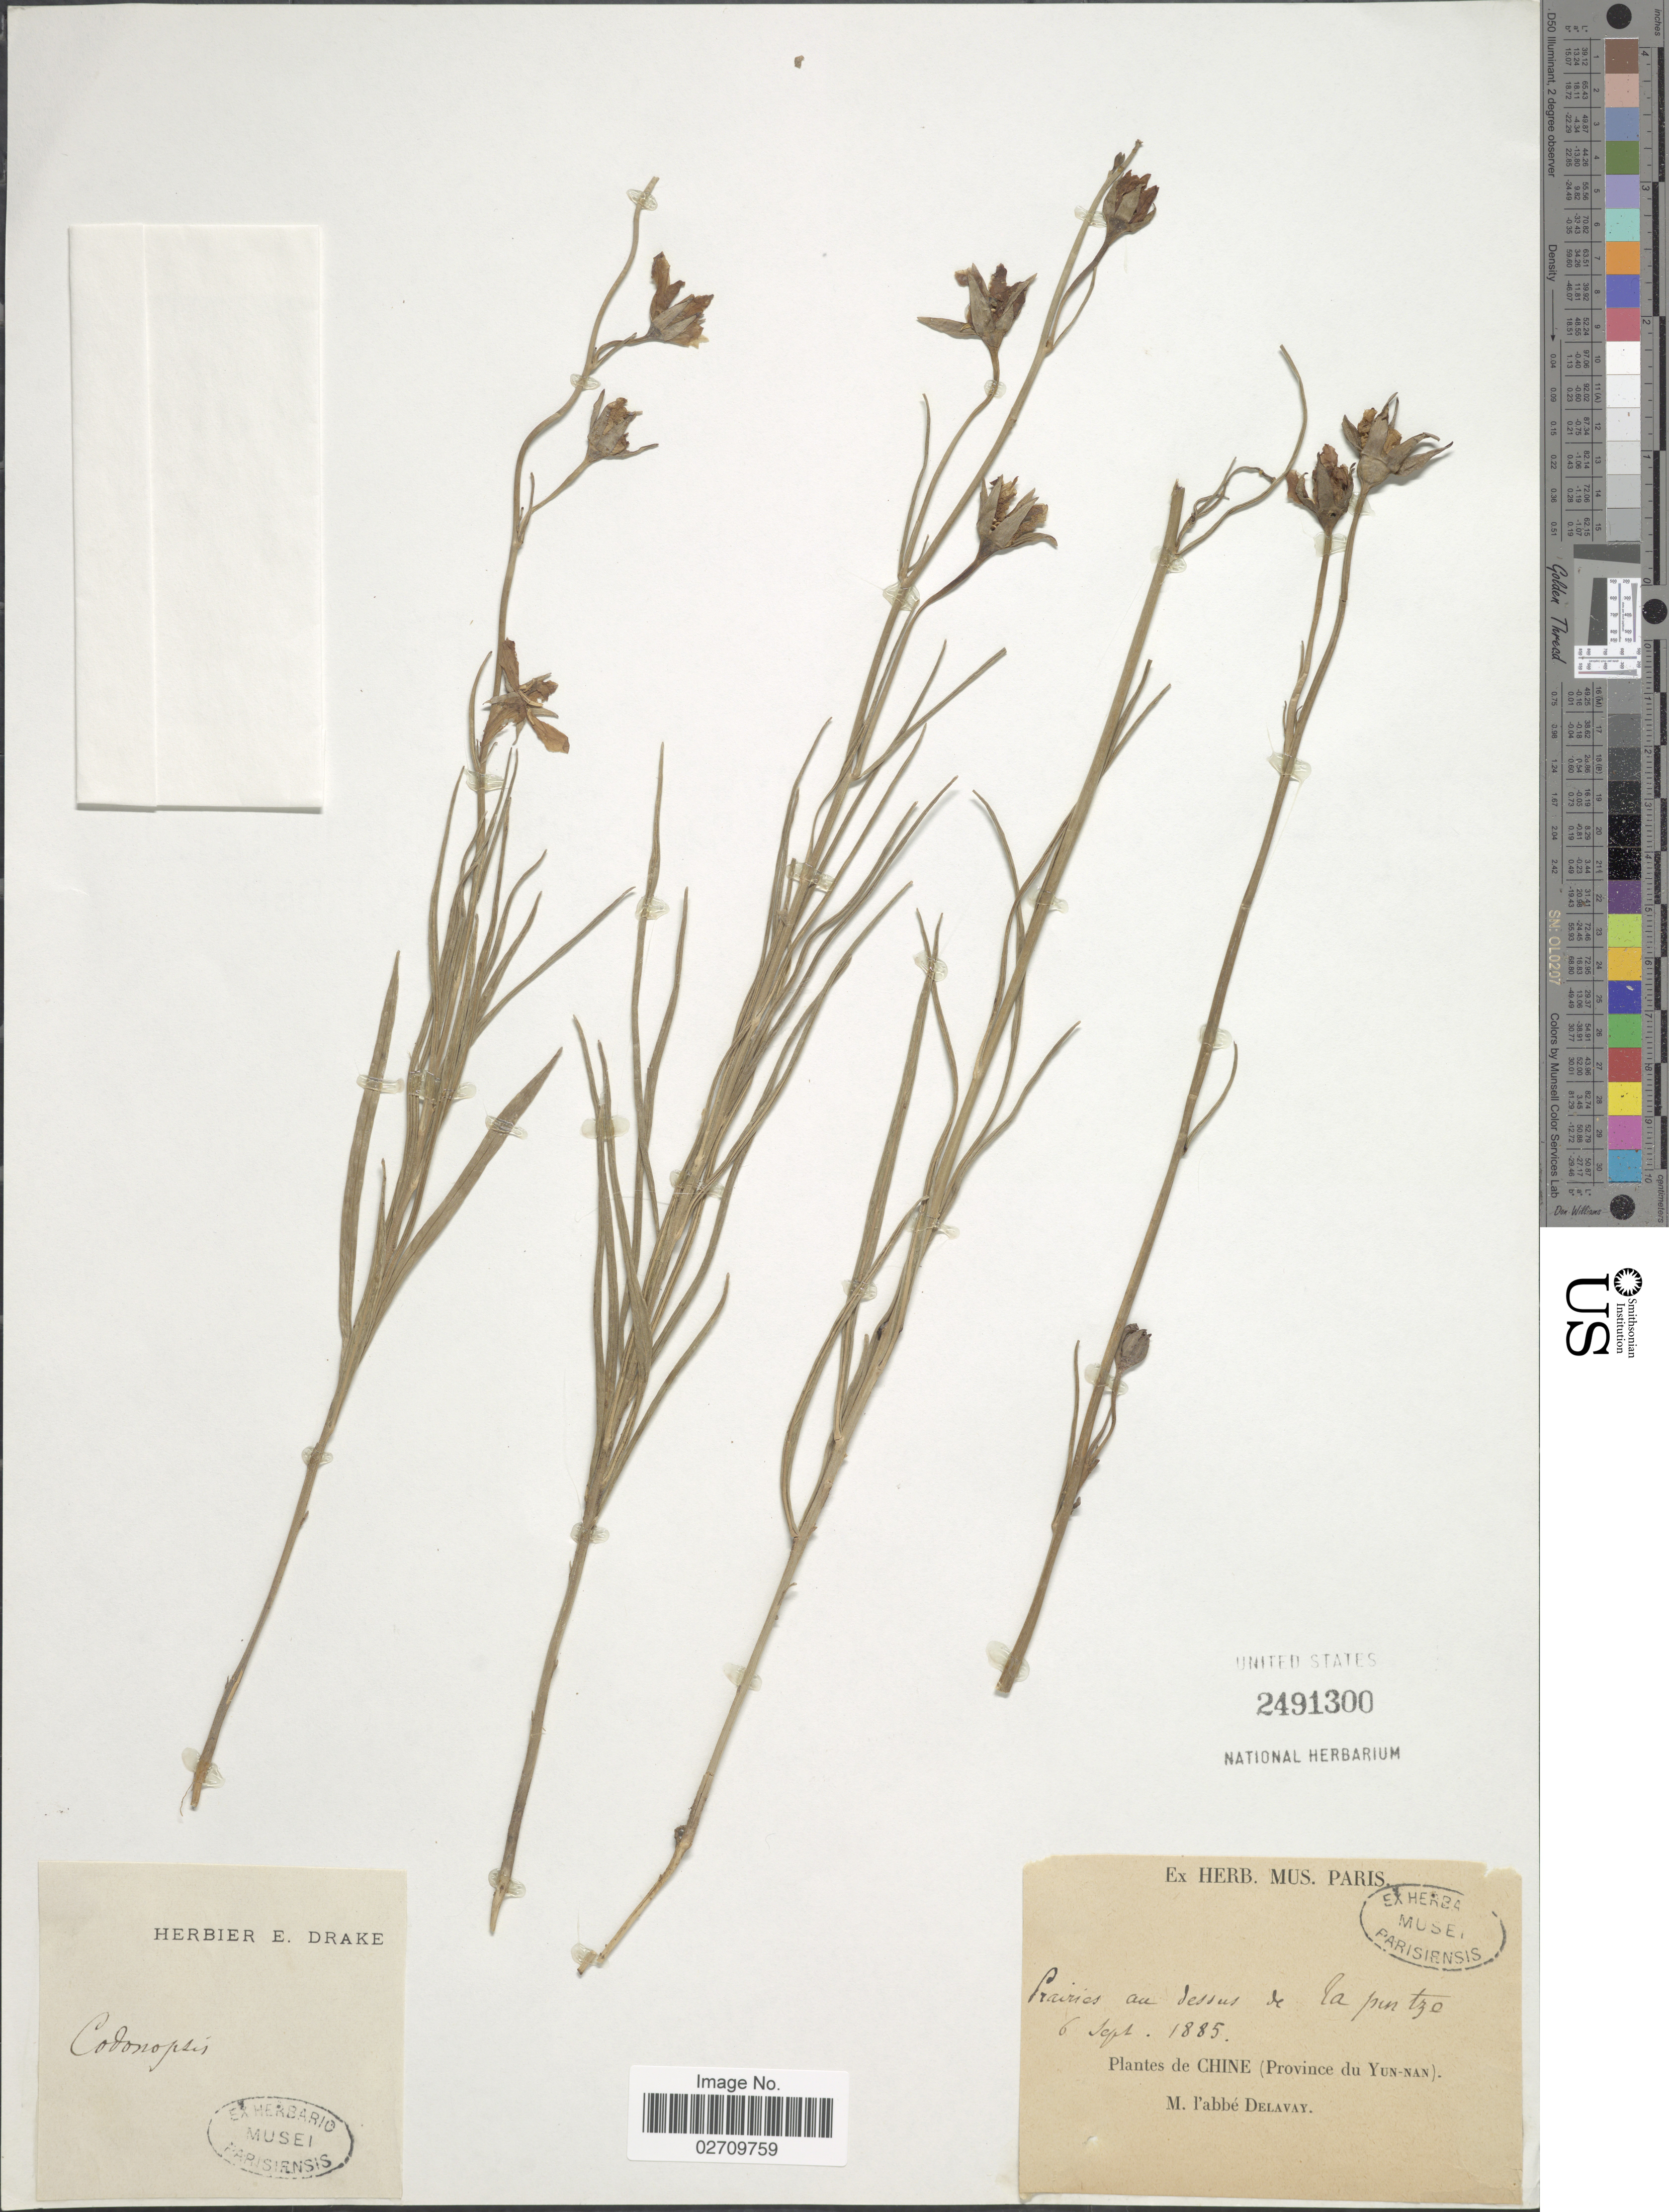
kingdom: Plantae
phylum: Tracheophyta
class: Magnoliopsida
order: Asterales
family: Campanulaceae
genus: Codonopsis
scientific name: Codonopsis sp.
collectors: P. Delavay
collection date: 1885-09-06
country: China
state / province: Yunnan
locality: Prairies au dessus de la Puntze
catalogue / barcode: US 2491300